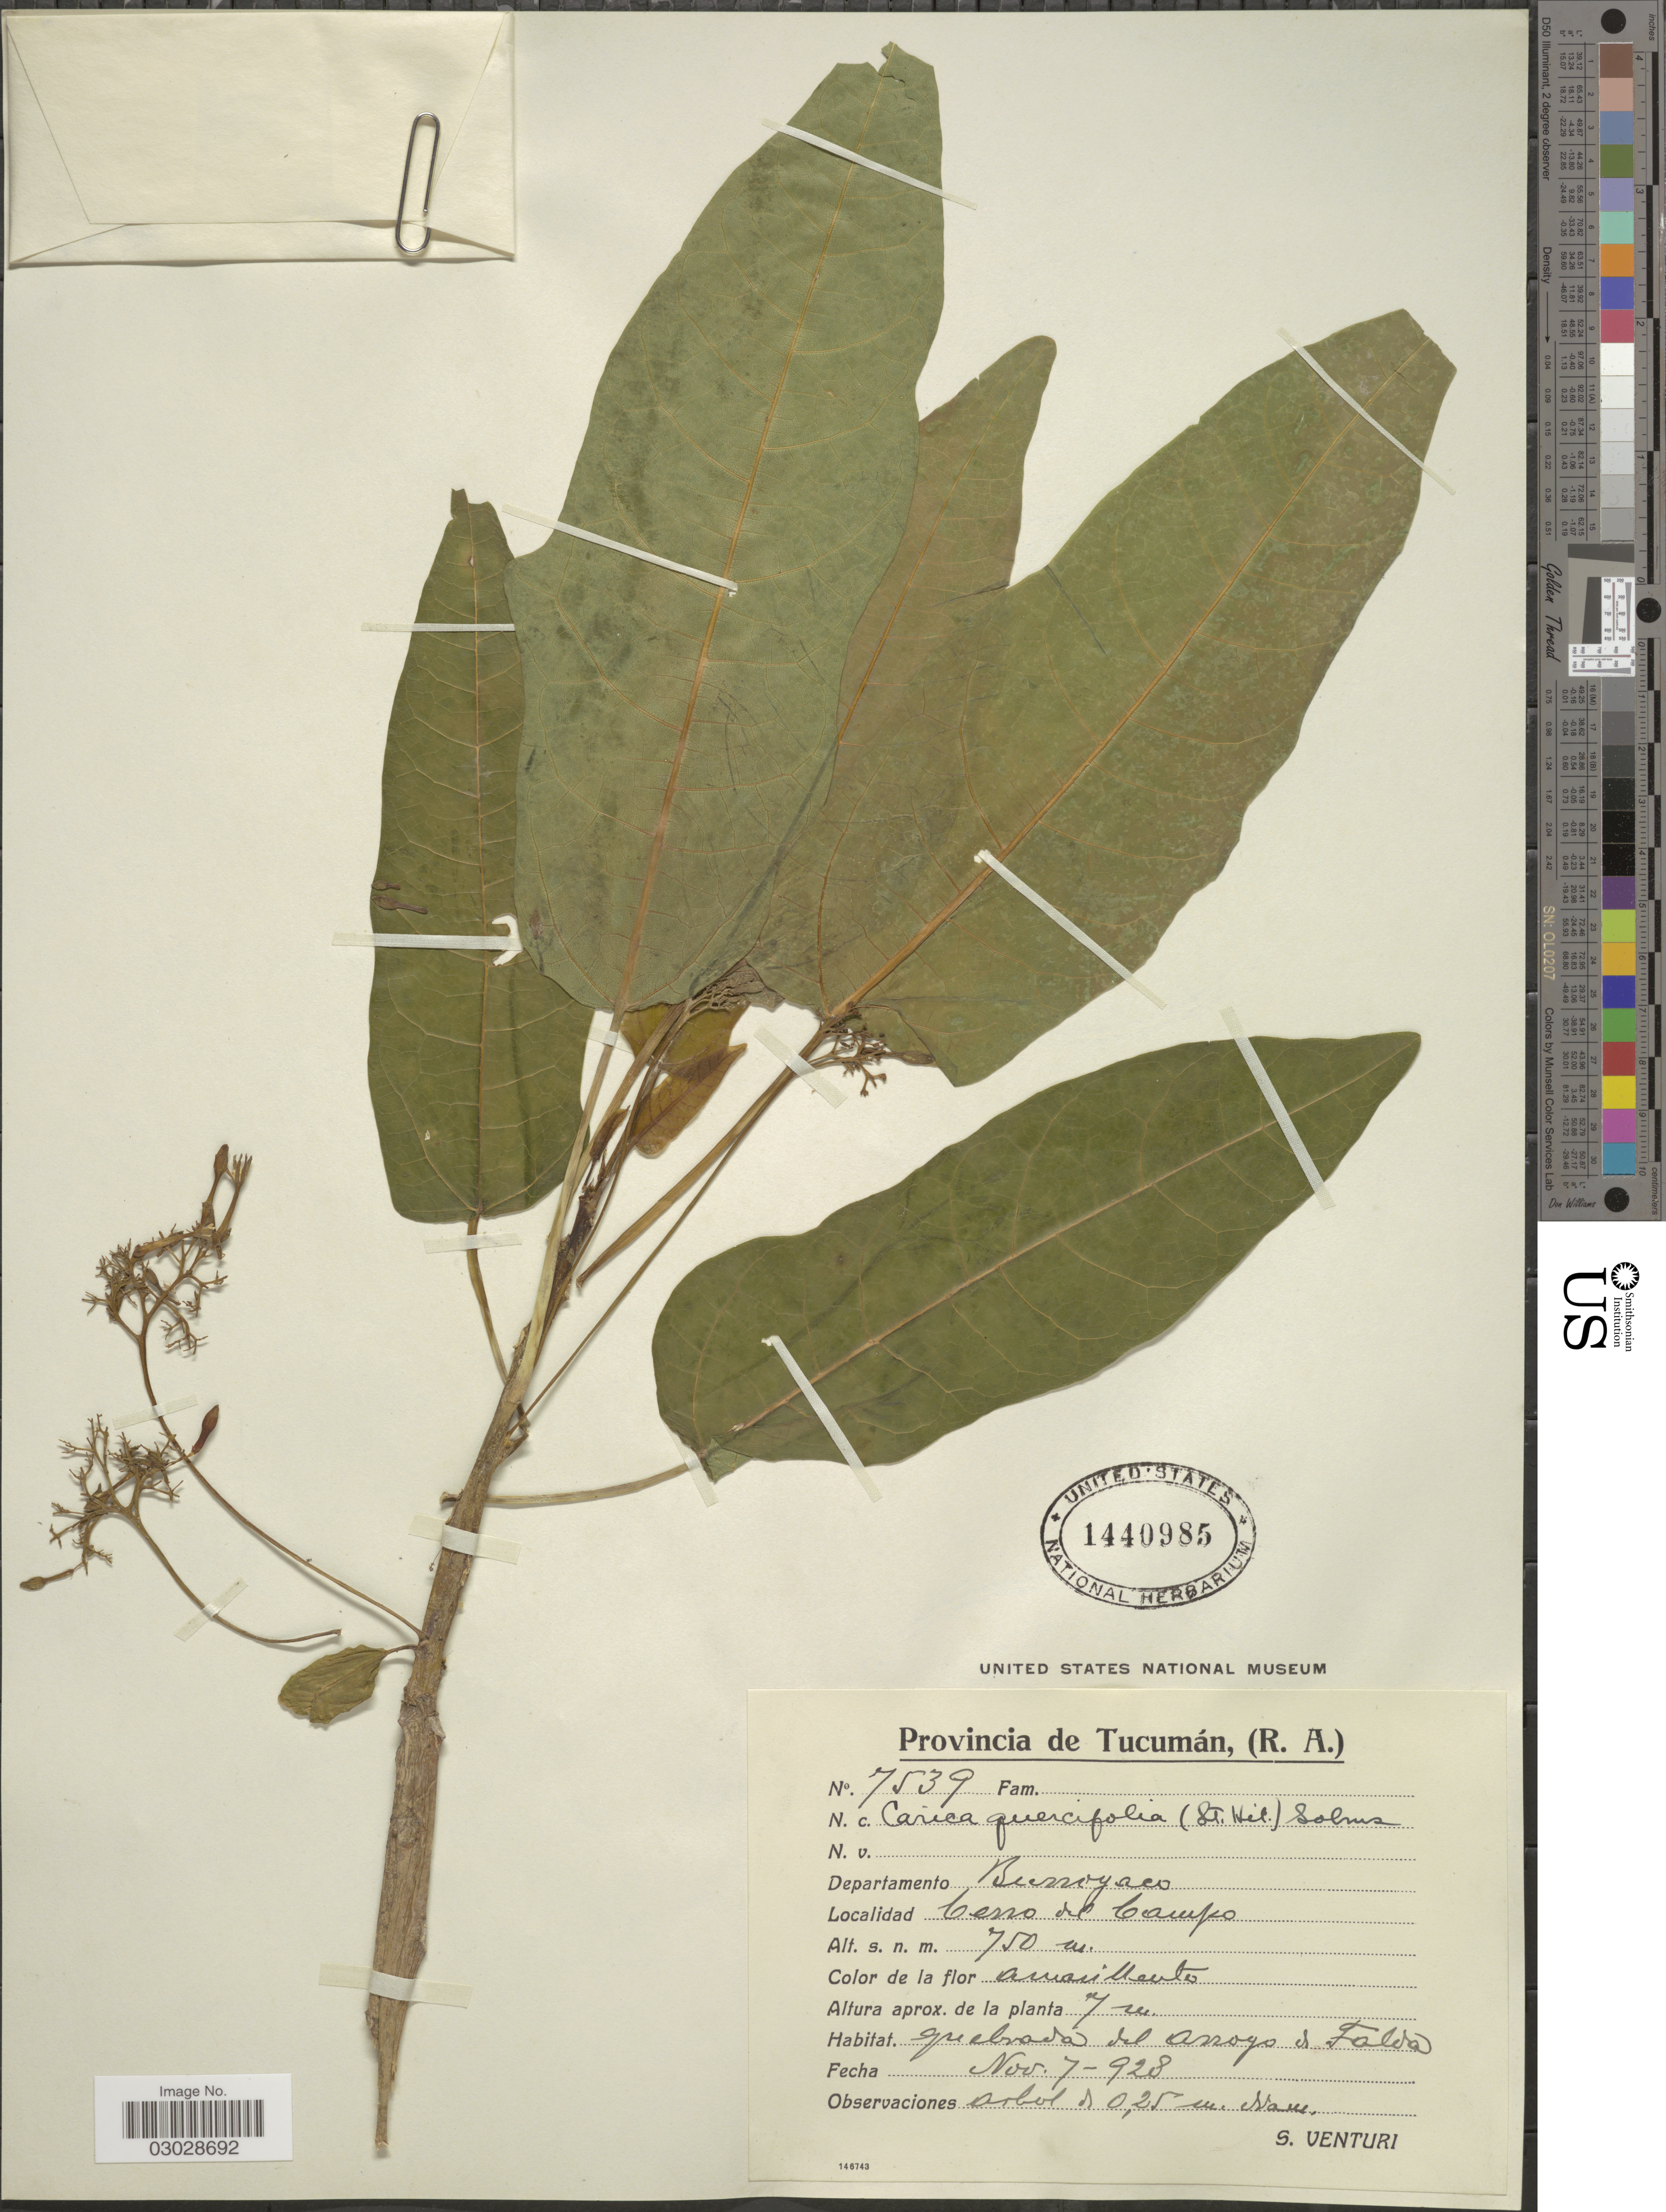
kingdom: Plantae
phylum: Tracheophyta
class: Magnoliopsida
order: Brassicales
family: Caricaceae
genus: Vasconcellea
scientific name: Vasconcellea quercifolia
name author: A. St.-Hil.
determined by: Strong, M. T., (US), Smithsonian Institution - National Museum of Natural History (UNITED STATES)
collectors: S. Venturi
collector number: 7539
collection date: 1928-11-07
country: Argentina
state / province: Tucuman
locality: Departamento Burroyaco, Cerro de Campo, quebrada del arroyo de Falda.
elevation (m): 750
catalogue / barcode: US 1440985